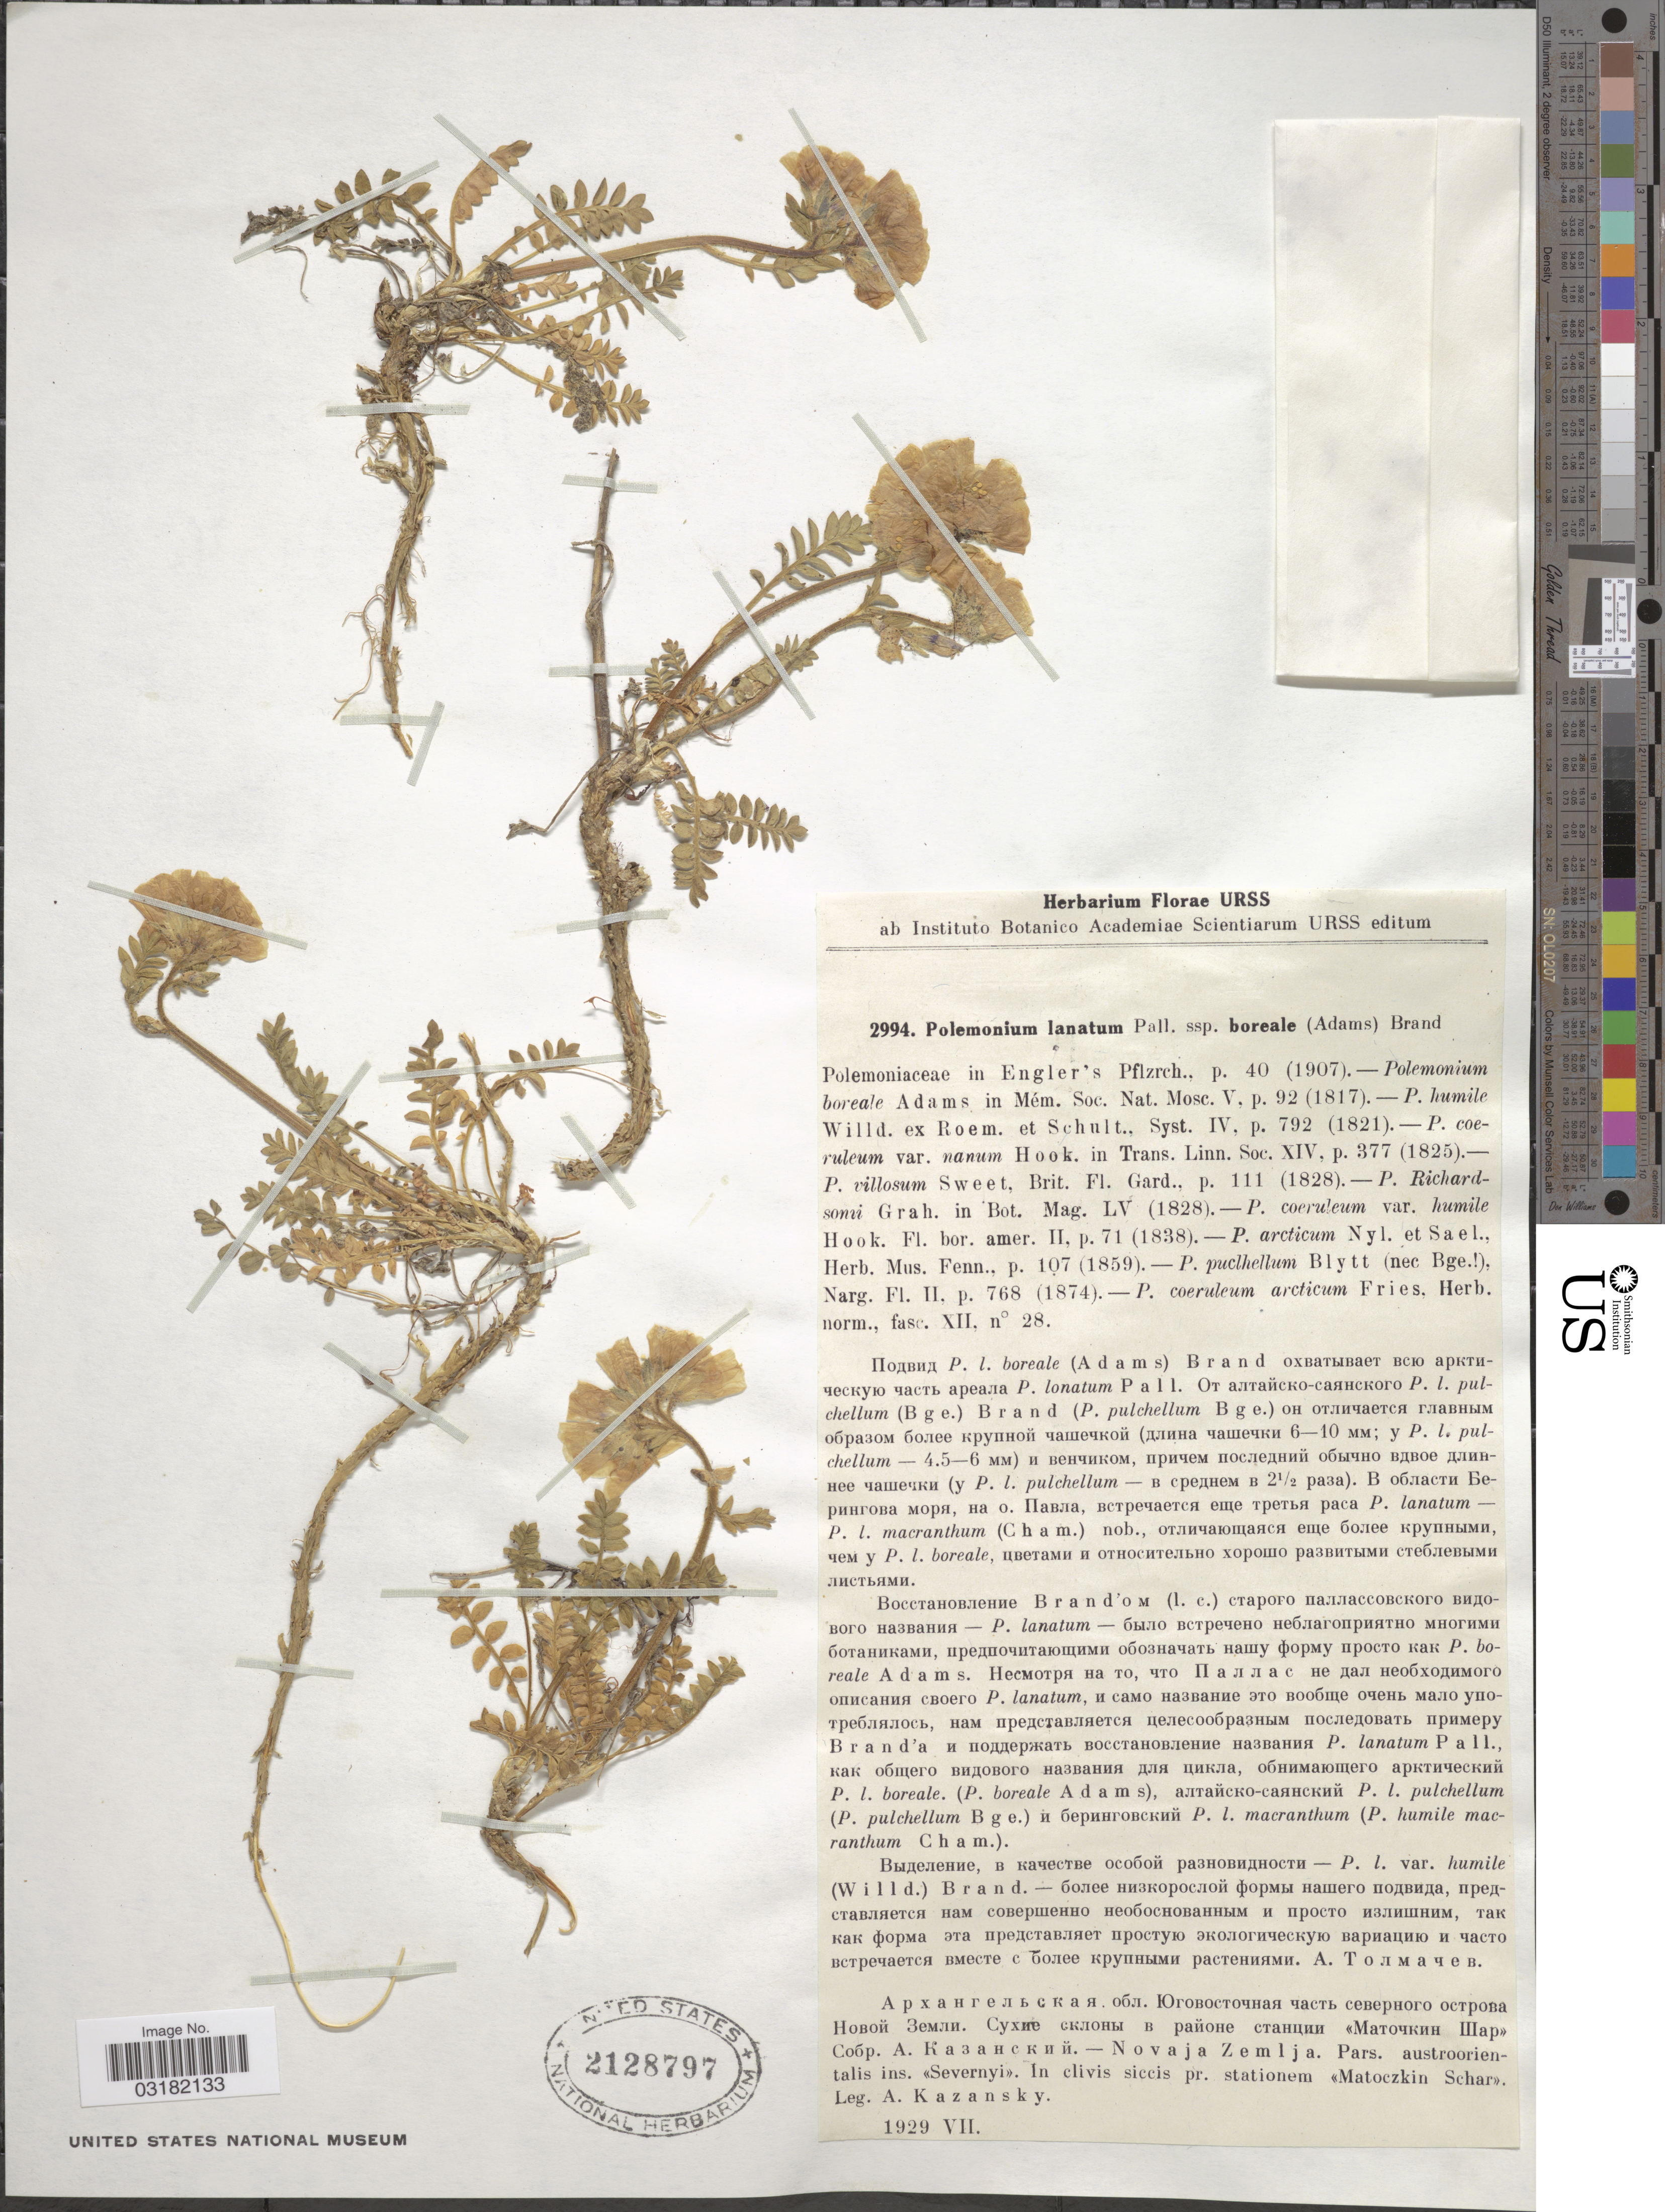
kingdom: Plantae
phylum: Tracheophyta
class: Magnoliopsida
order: Ericales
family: Polemoniaceae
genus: Polemonium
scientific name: Polemonium boreale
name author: Adams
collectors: A. Kazansky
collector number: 2994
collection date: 1929-07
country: Russian Federation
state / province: Komi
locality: Novaja Zemlja. Pars. austroorientalis ins. <<Severnyi>>. In clivis siccis pr. stationem <<Matoczkin Schar>>.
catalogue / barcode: US 2128797